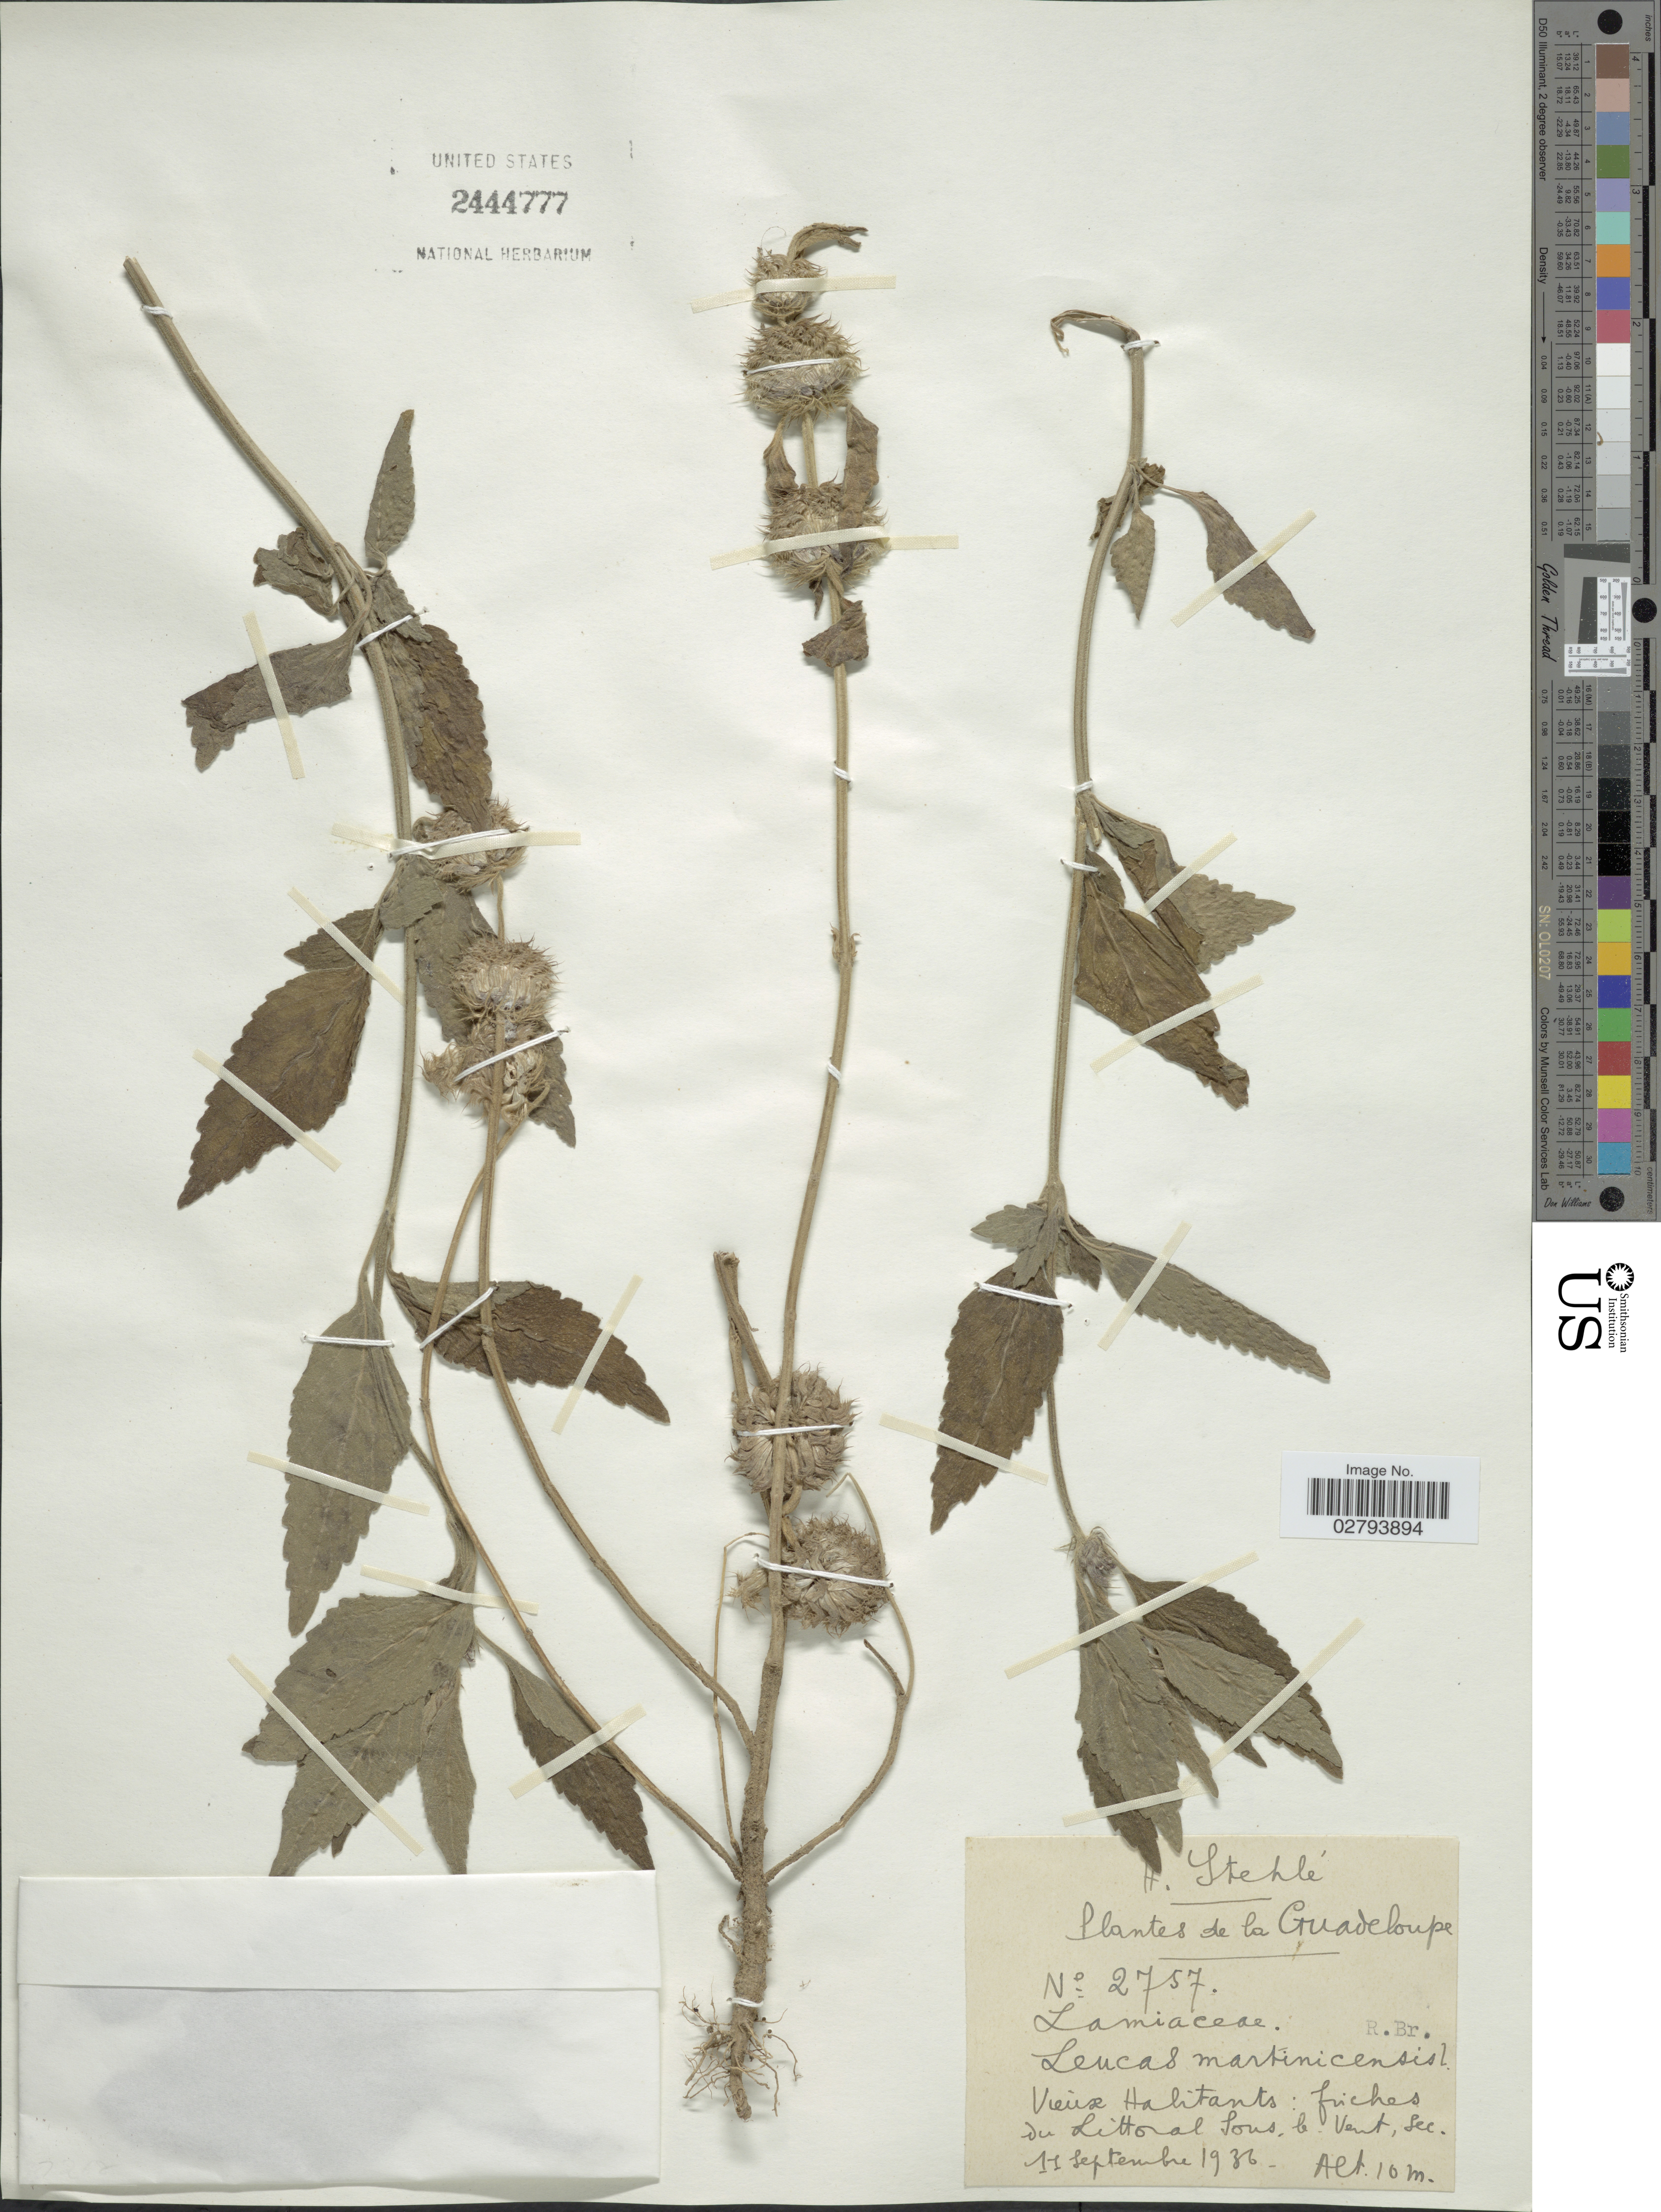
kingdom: Plantae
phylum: Tracheophyta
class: Magnoliopsida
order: Lamiales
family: Lamiaceae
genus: Leucas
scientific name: Leucas martinicensis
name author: (Jacq.) R. Br.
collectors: H. Stehlé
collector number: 2757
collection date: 1936-09-11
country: Guadeloupe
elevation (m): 10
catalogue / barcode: US 2444777